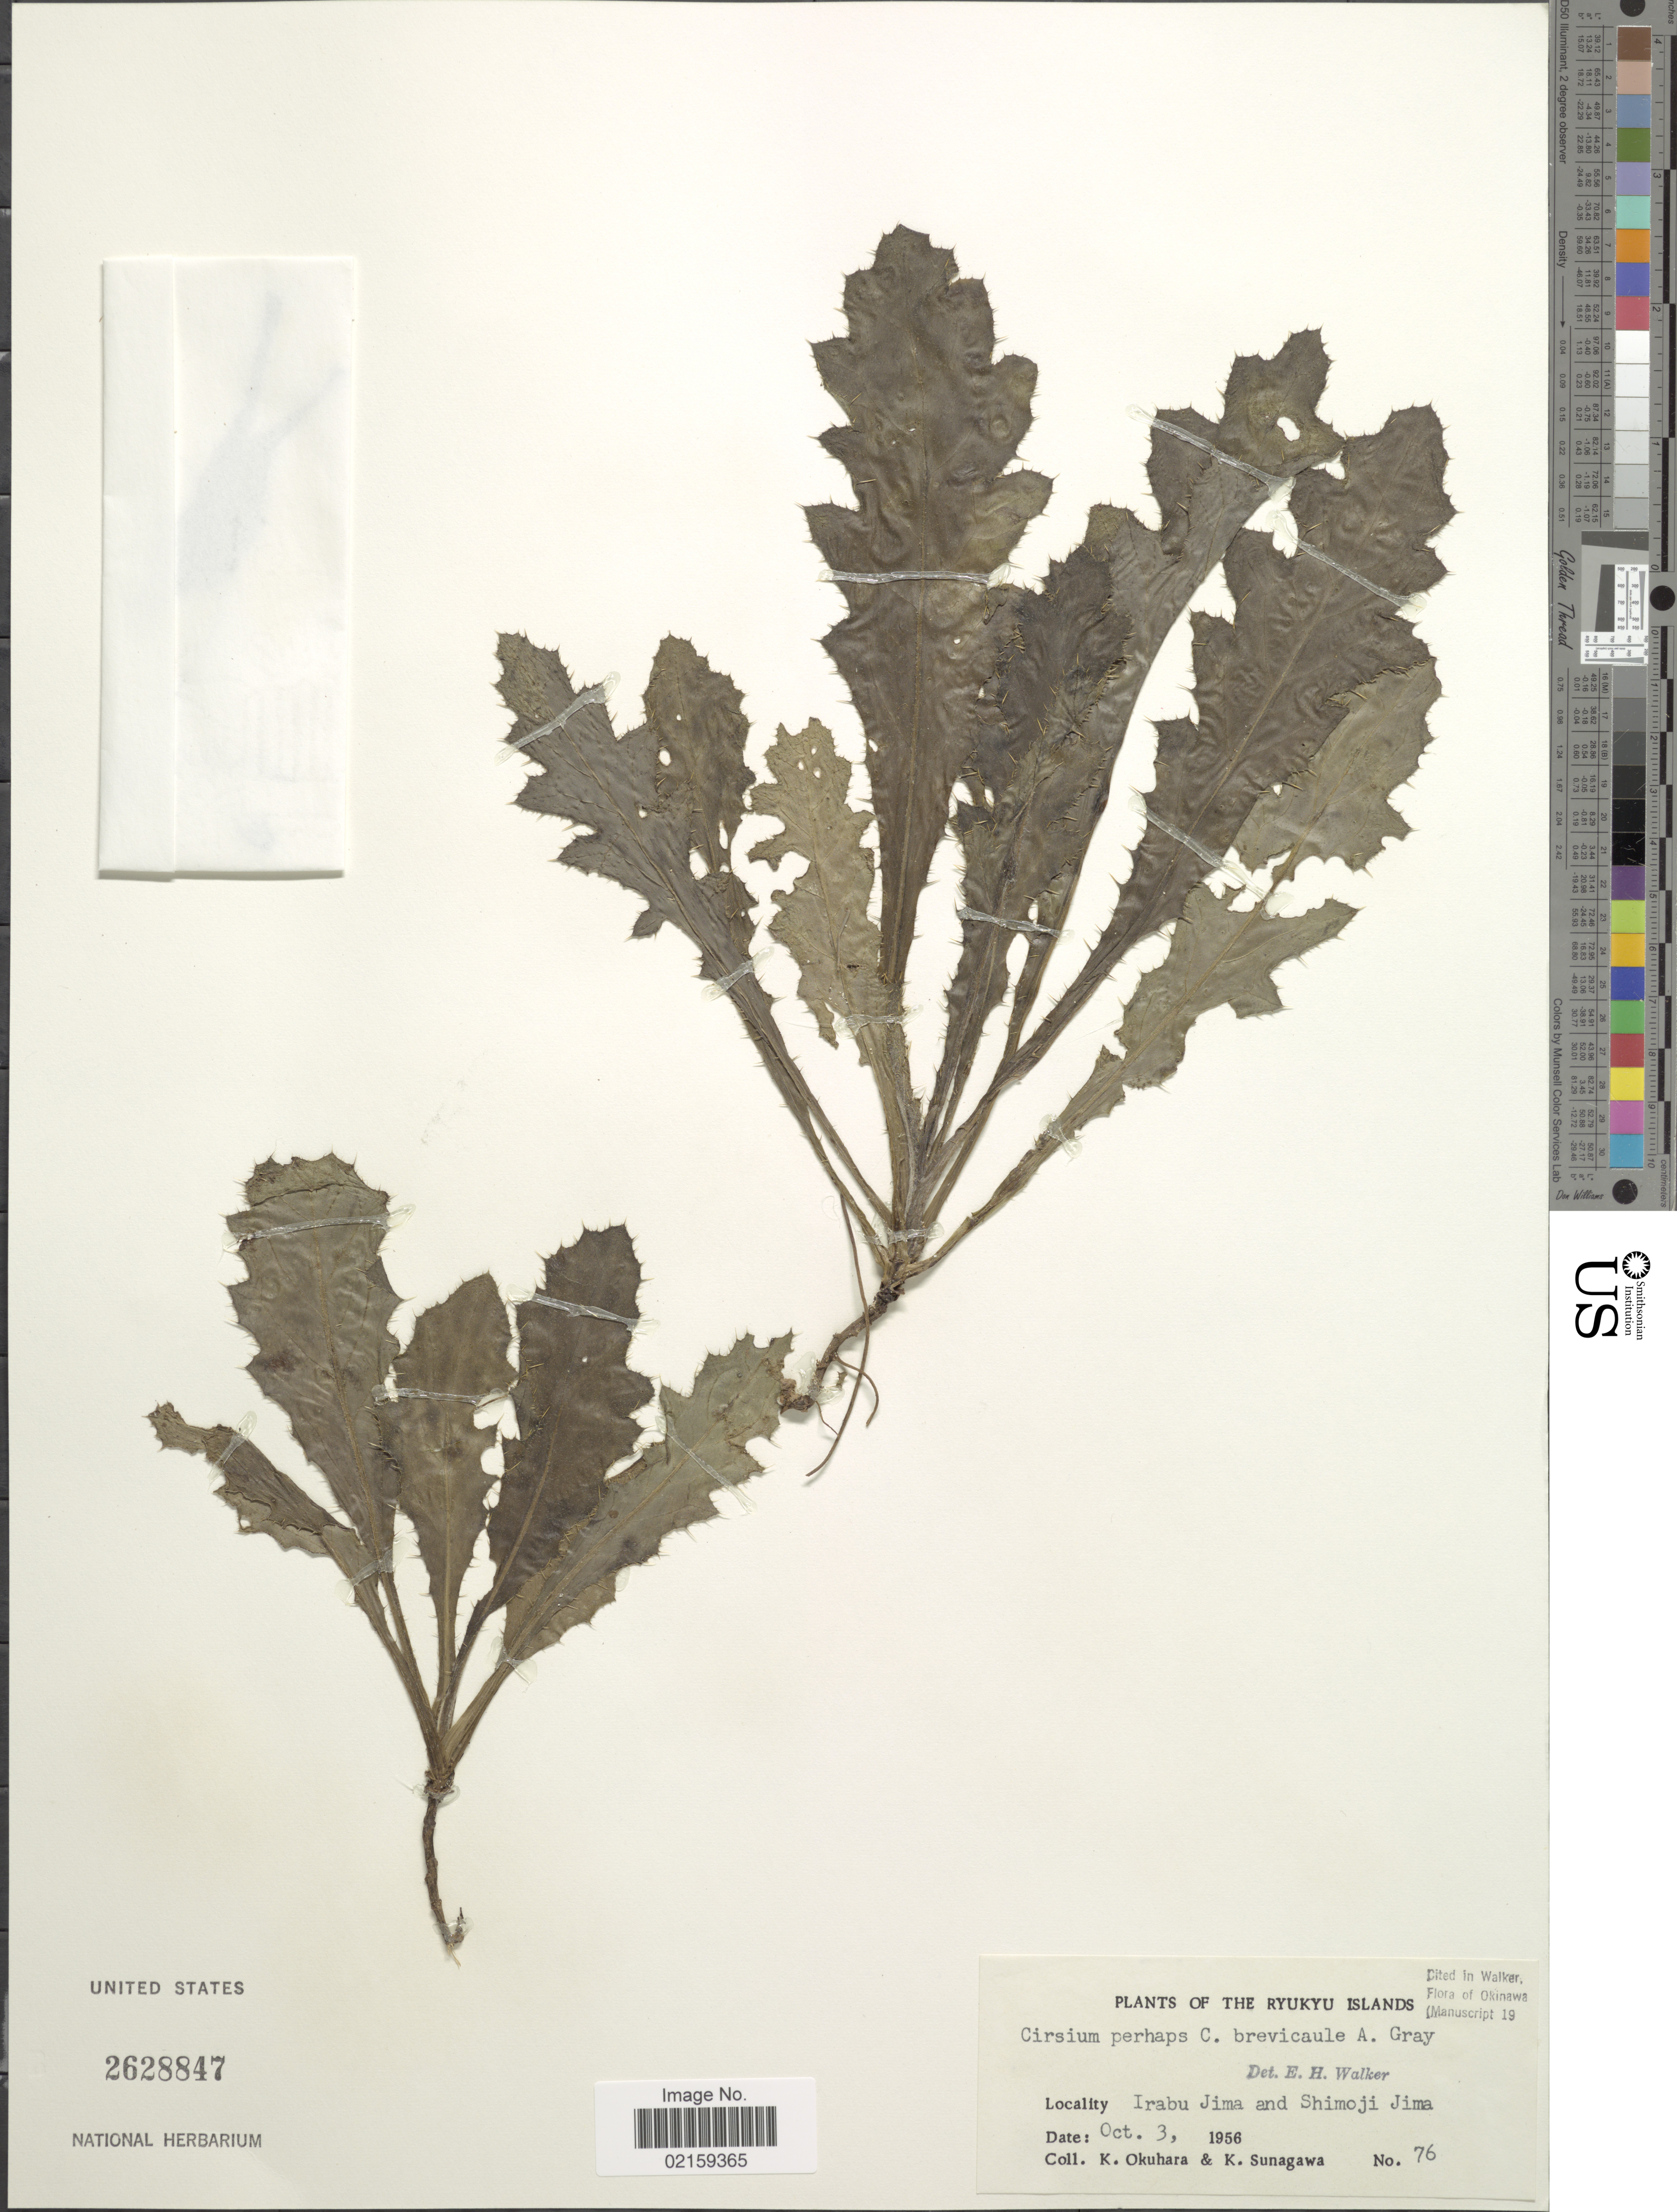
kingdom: Plantae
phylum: Tracheophyta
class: Magnoliopsida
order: Asterales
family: Asteraceae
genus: Cirsium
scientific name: Cirsium brevicaule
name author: A. Gray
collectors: K. Okuhara & K. Sunagawa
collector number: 76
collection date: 1956-10-03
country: Japan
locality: The Ryukyu Islands. Irabu Jima and Shimoji Jima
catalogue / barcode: US 2628847